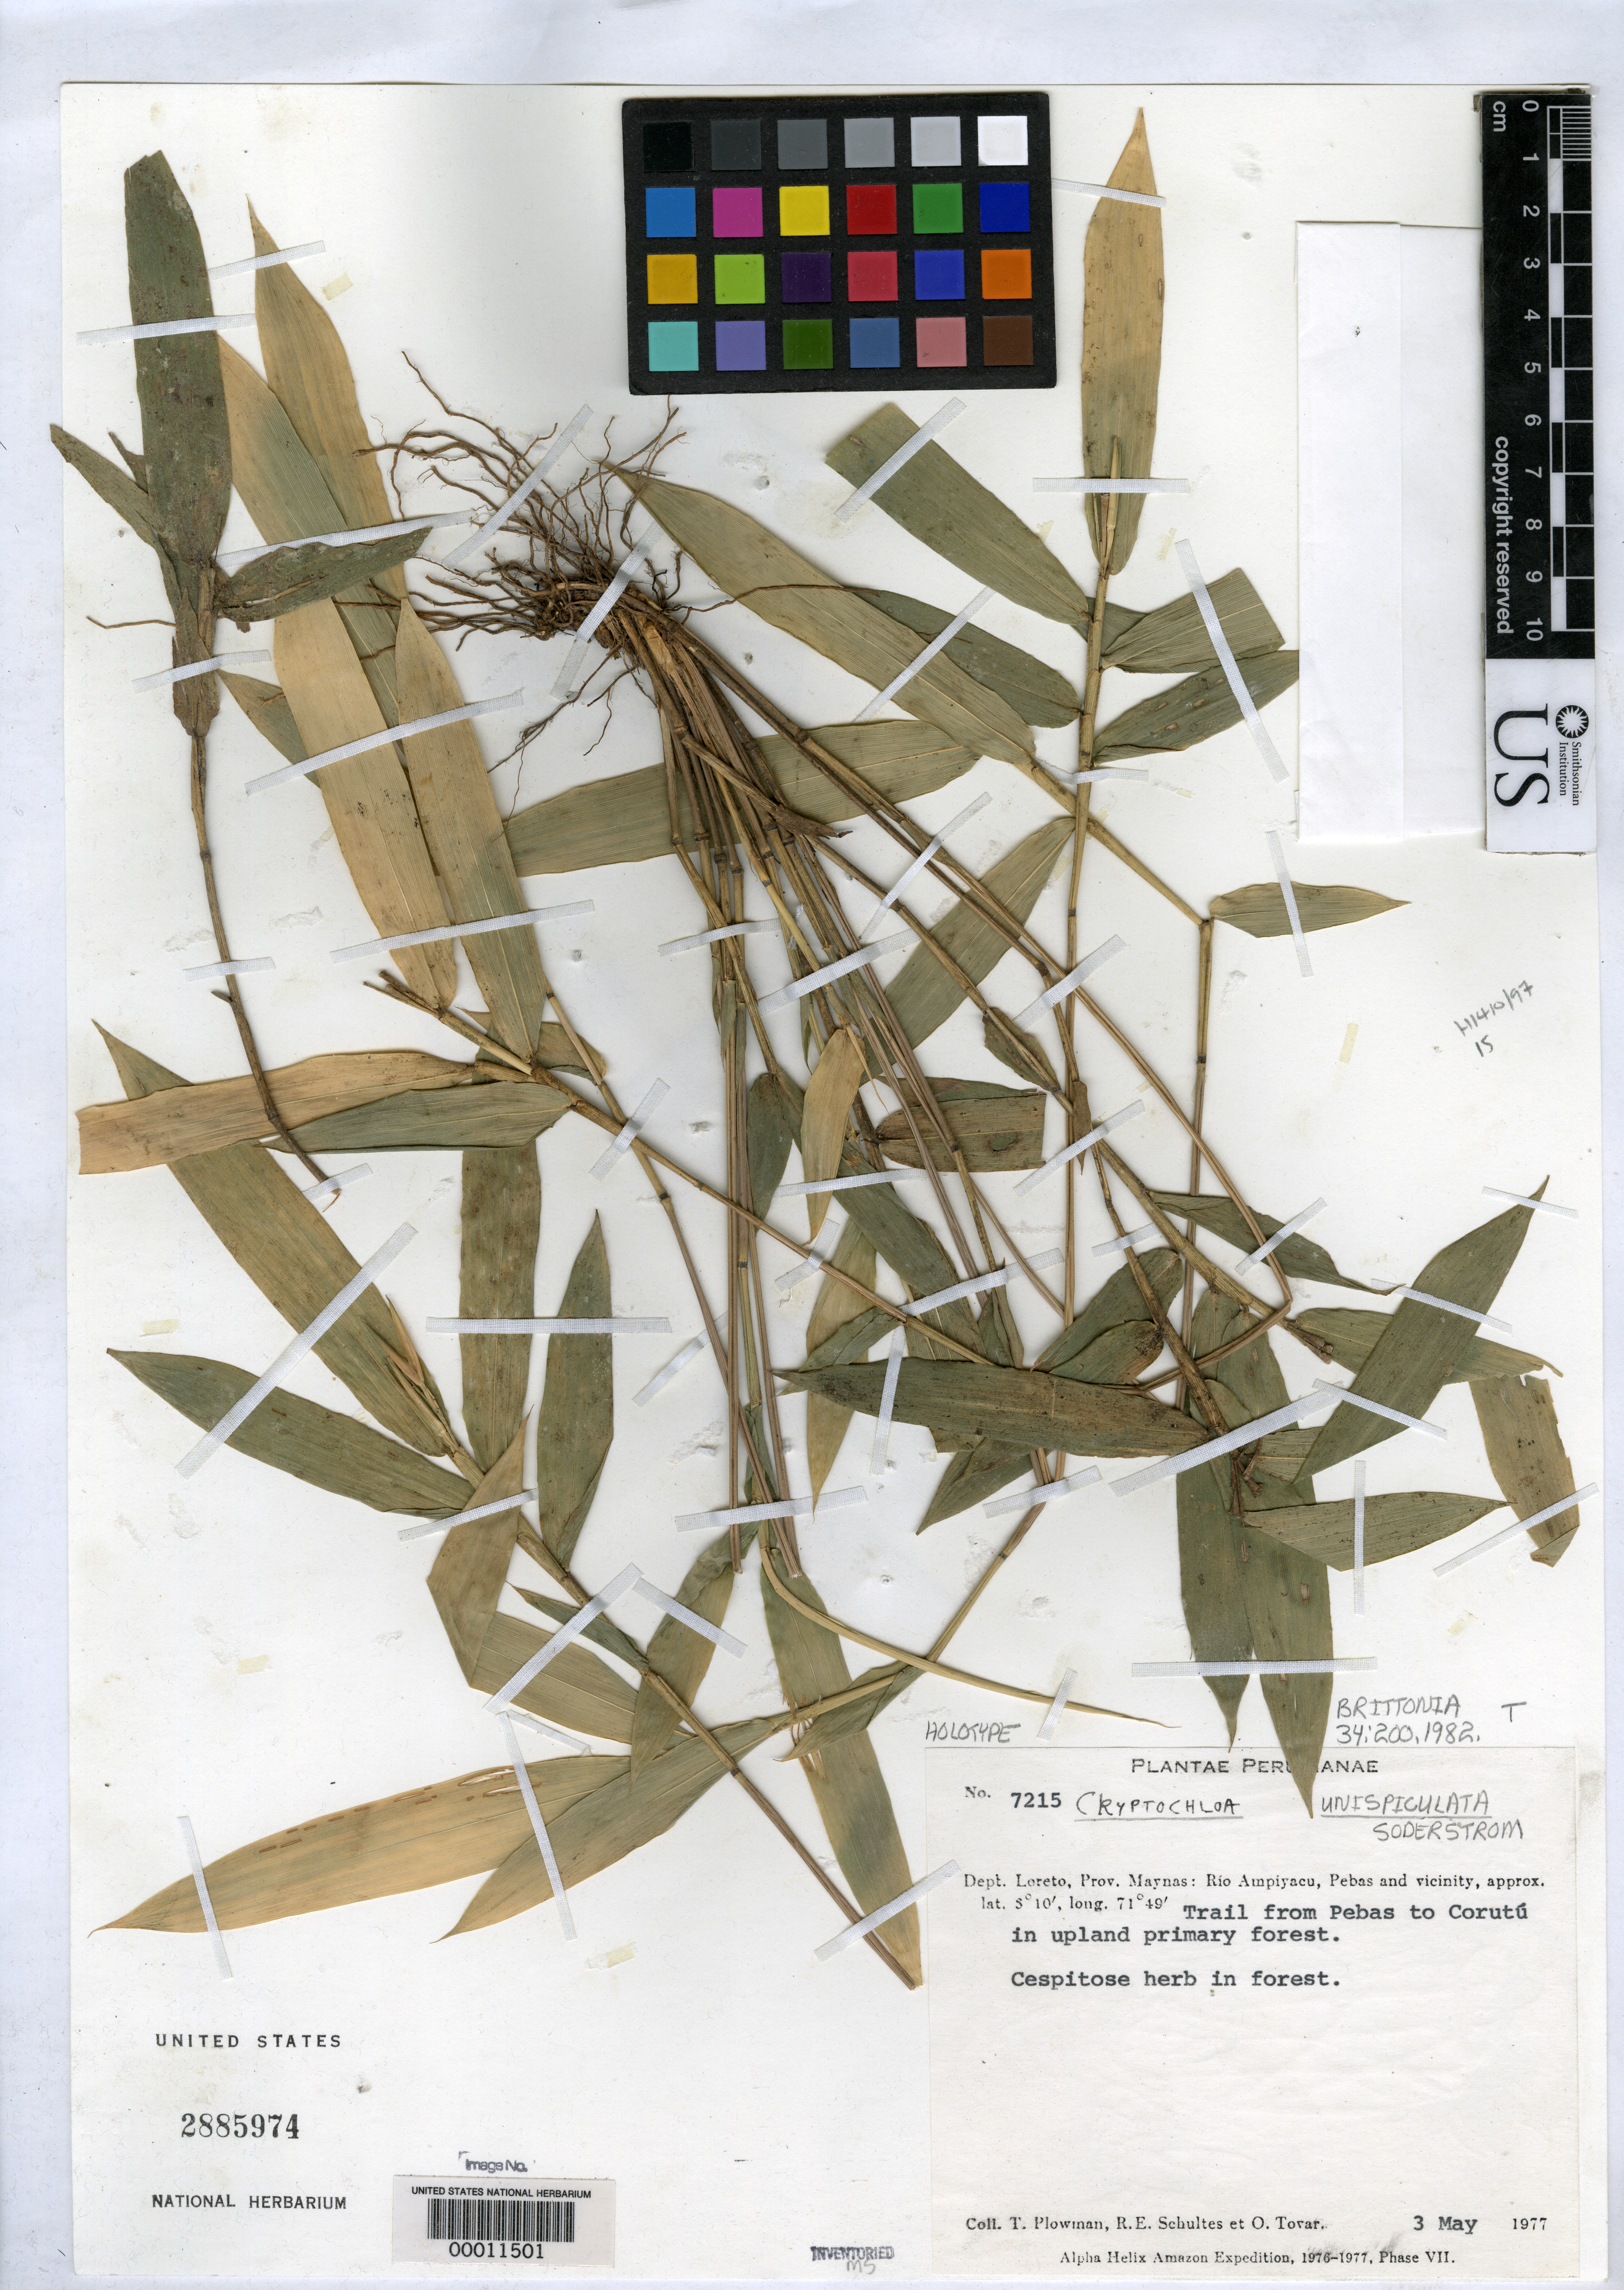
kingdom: Plantae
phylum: Tracheophyta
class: Liliopsida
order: Poales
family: Poaceae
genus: Cryptochloa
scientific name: Cryptochloa unispiculata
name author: Soderstr.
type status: Holotype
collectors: T. Plowman, R. E. Schultes & Ó. Tovar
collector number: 7215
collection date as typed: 03 May 1977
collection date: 1977-05-03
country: Peru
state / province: Loreto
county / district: Maynas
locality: Rio Ampiyacu, Pebas & vicinity, trail from Pebas to Cotutu.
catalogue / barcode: US 2885974